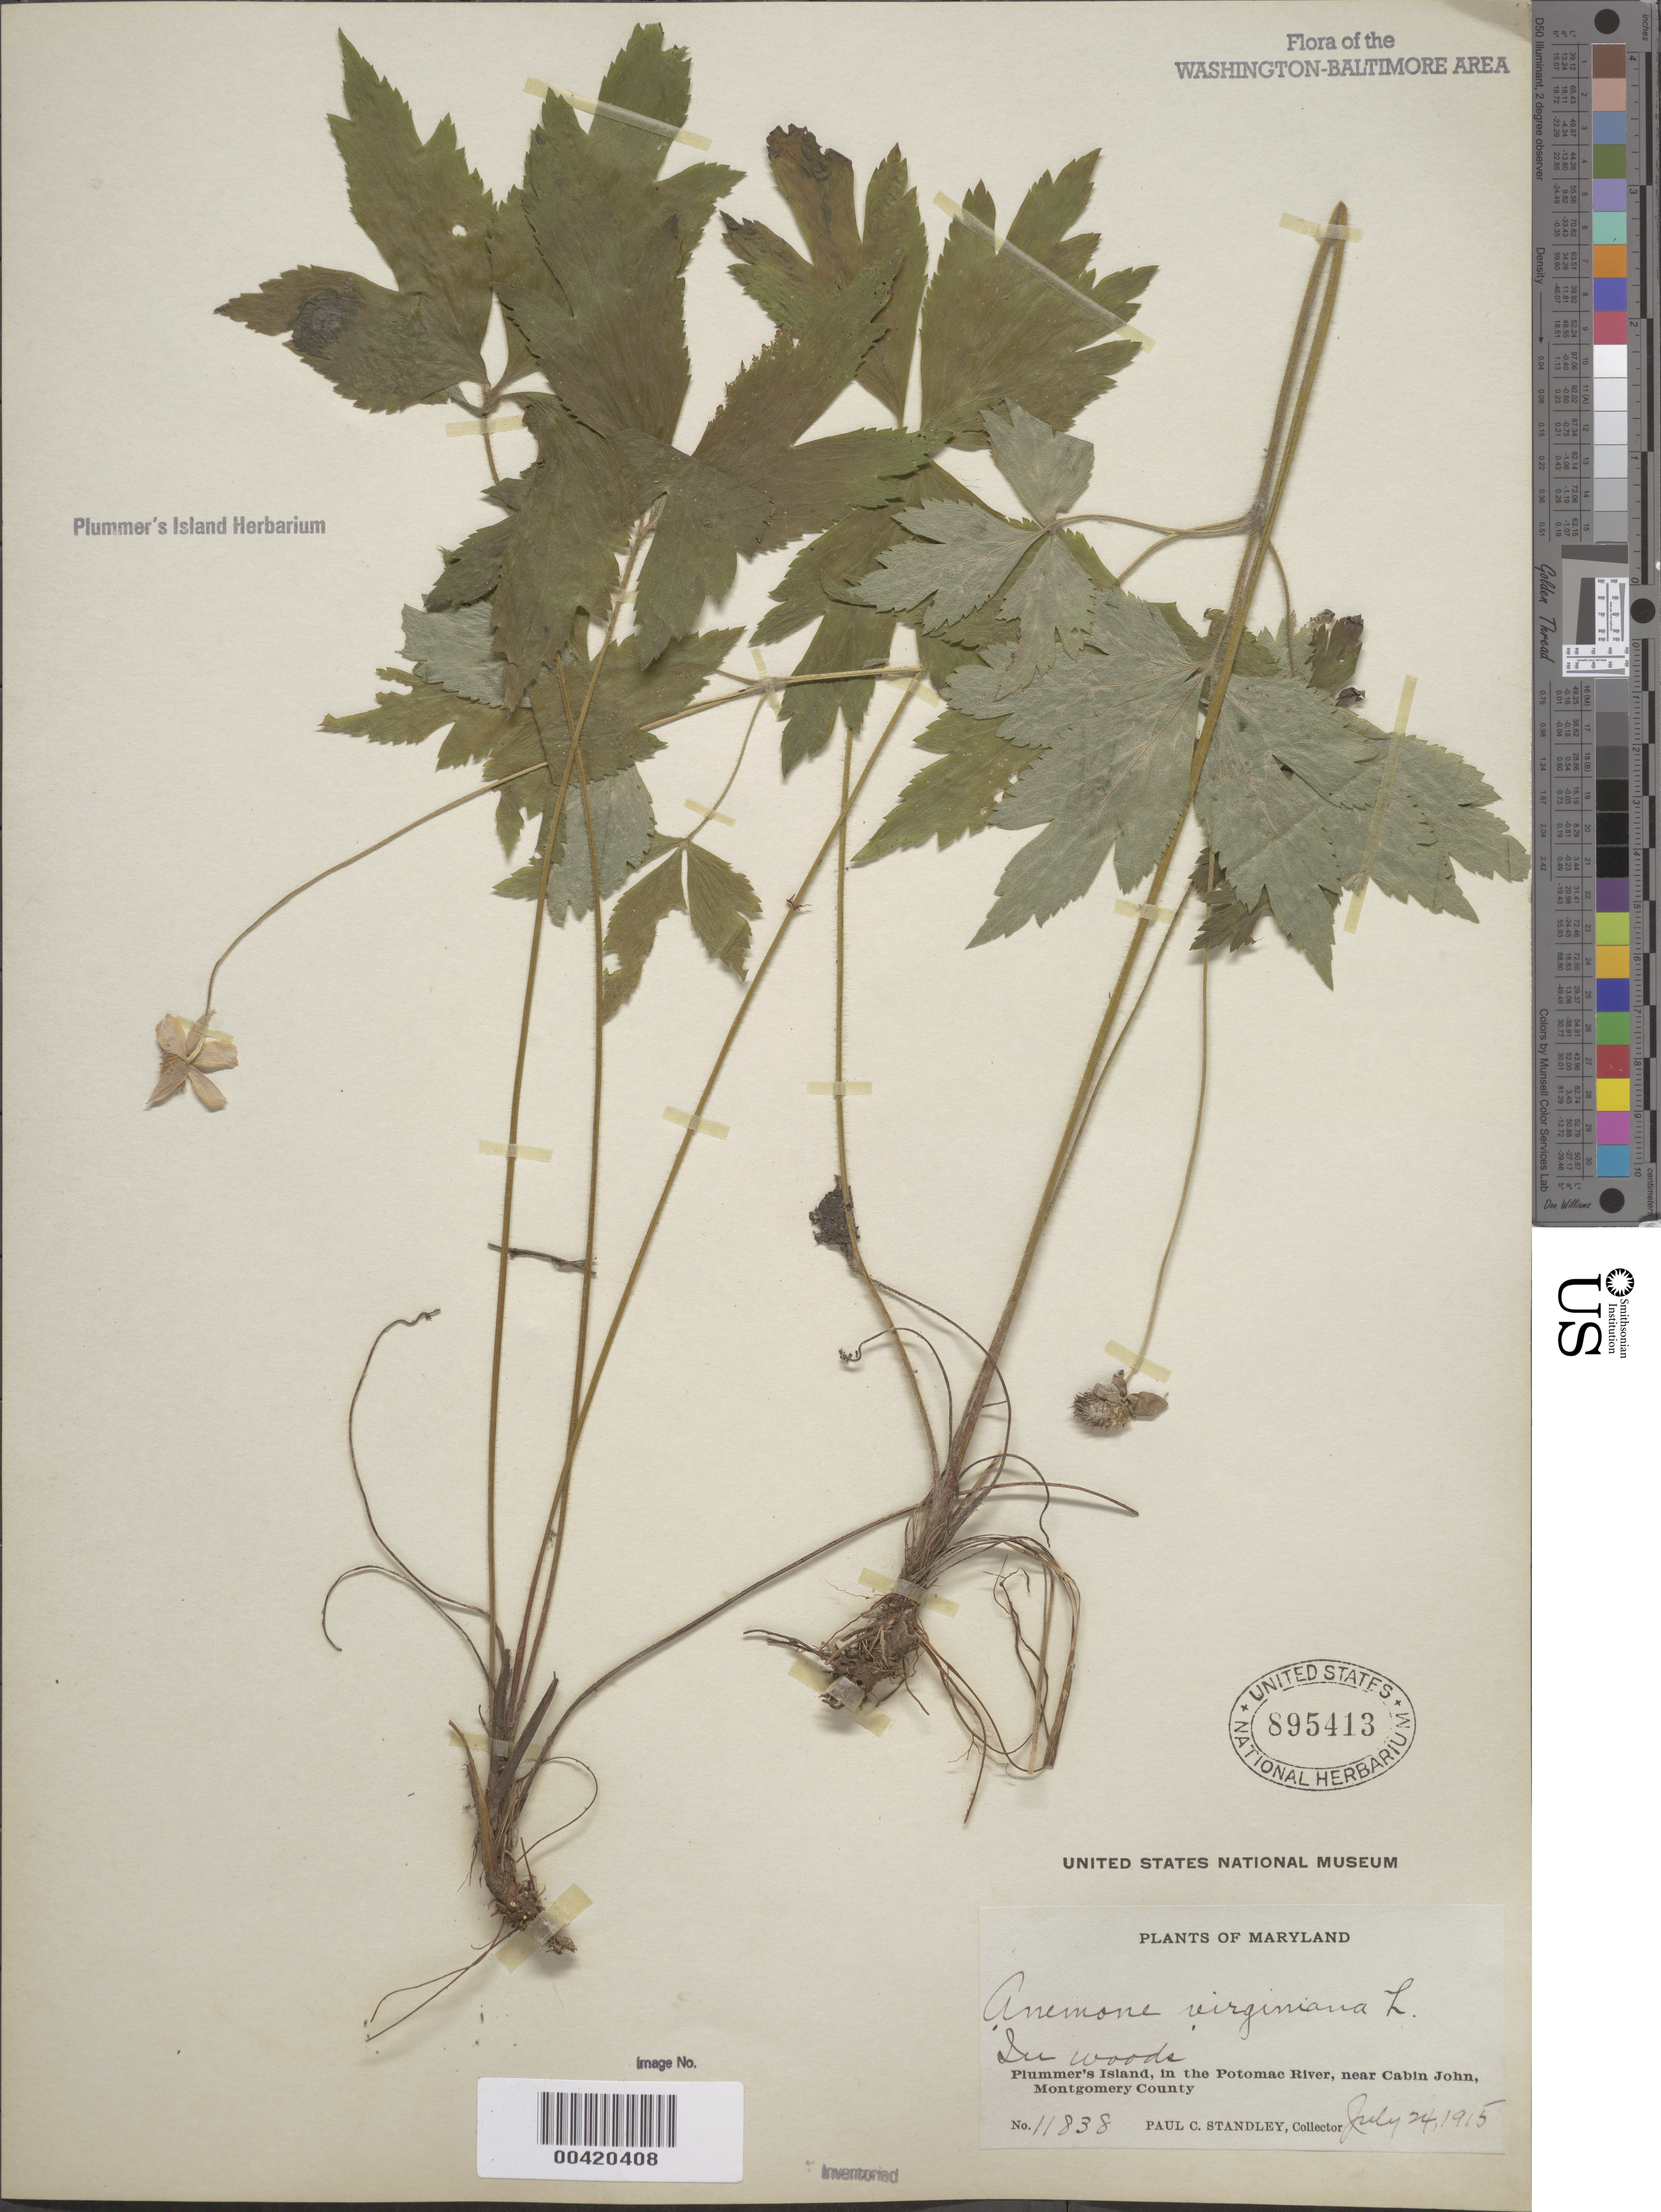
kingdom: Plantae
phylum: Tracheophyta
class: Magnoliopsida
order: Ranunculales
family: Ranunculaceae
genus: Anemone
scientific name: Anemone virginiana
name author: L.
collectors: P. C. Standley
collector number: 11838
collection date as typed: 24 Jul 1915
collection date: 1915-07-24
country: United States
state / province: Maryland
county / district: Montgomery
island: Plummers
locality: Plummer's Island C. & O. Canal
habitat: In woods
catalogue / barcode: US 895413